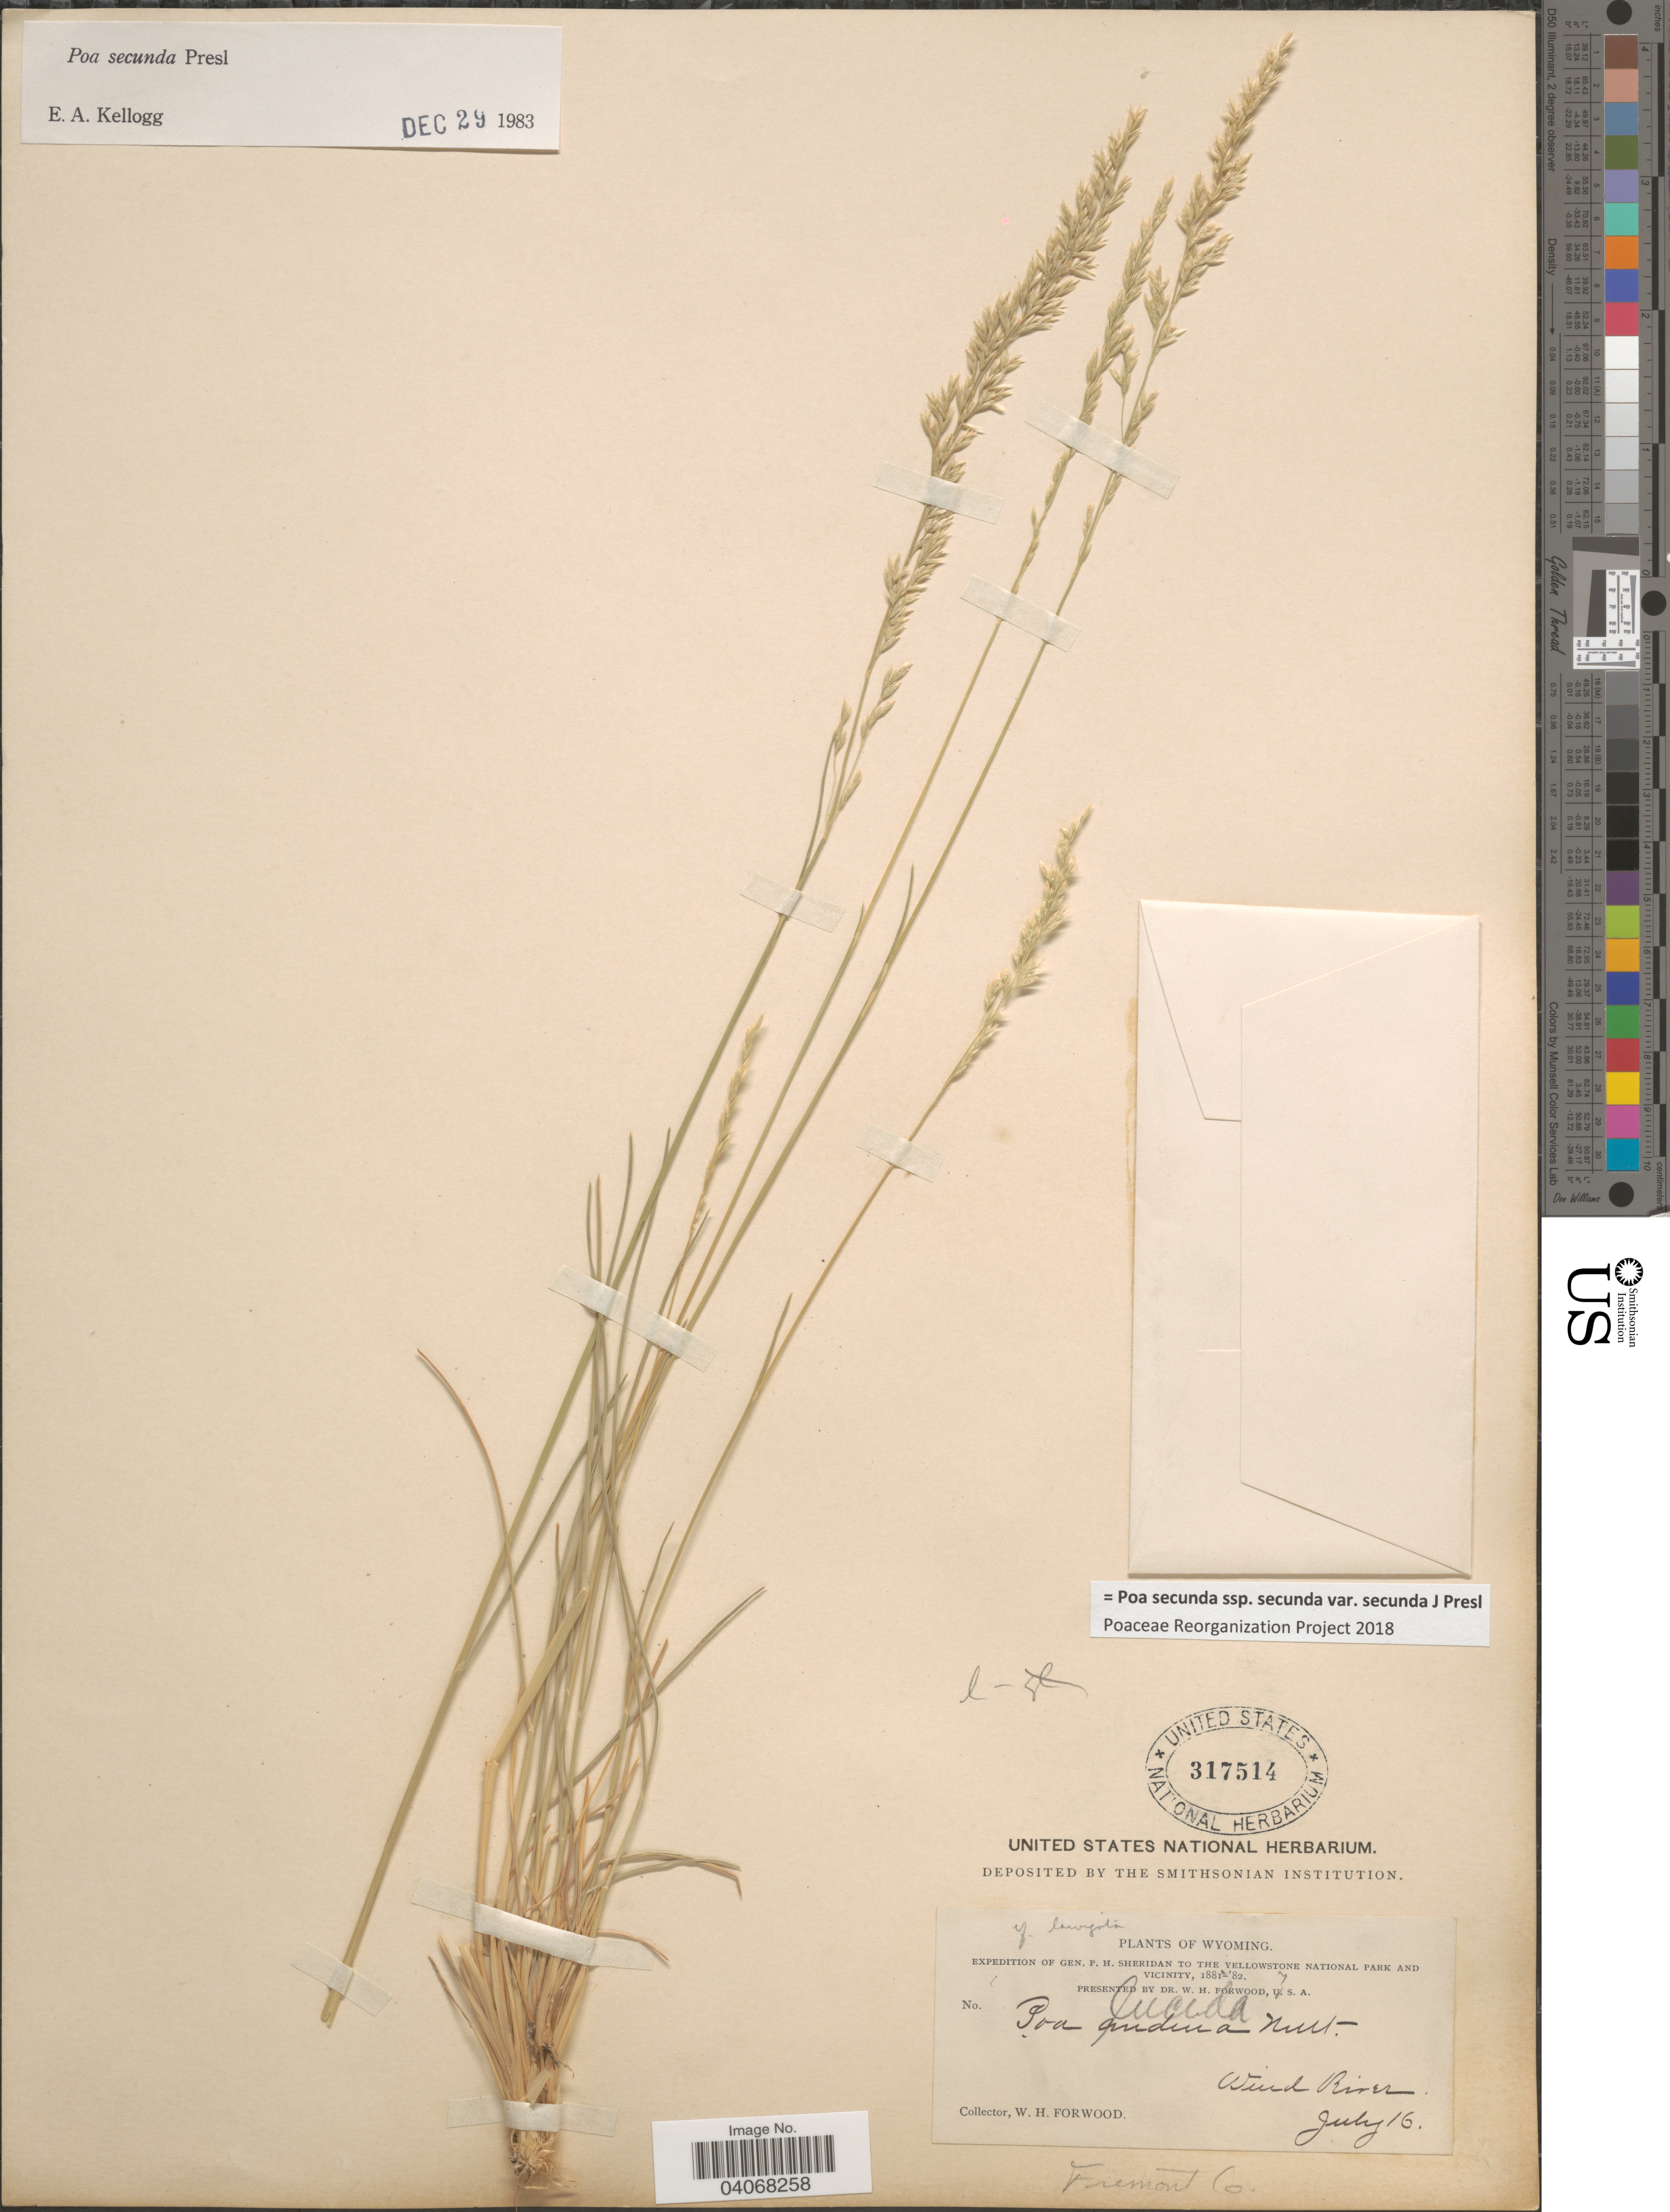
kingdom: Plantae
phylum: Tracheophyta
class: Liliopsida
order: Poales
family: Poaceae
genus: Poa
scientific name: Poa secunda subsp. secunda var. secunda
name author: J. Presl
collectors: W. Forwood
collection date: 1881-07-16/1882-07-16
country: United States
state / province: Wyoming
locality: Expedition of Gen. P. H. Sheridan to the Yellowstone National Park and vicinity. Wind River. Fremont Co.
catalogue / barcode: US 317514